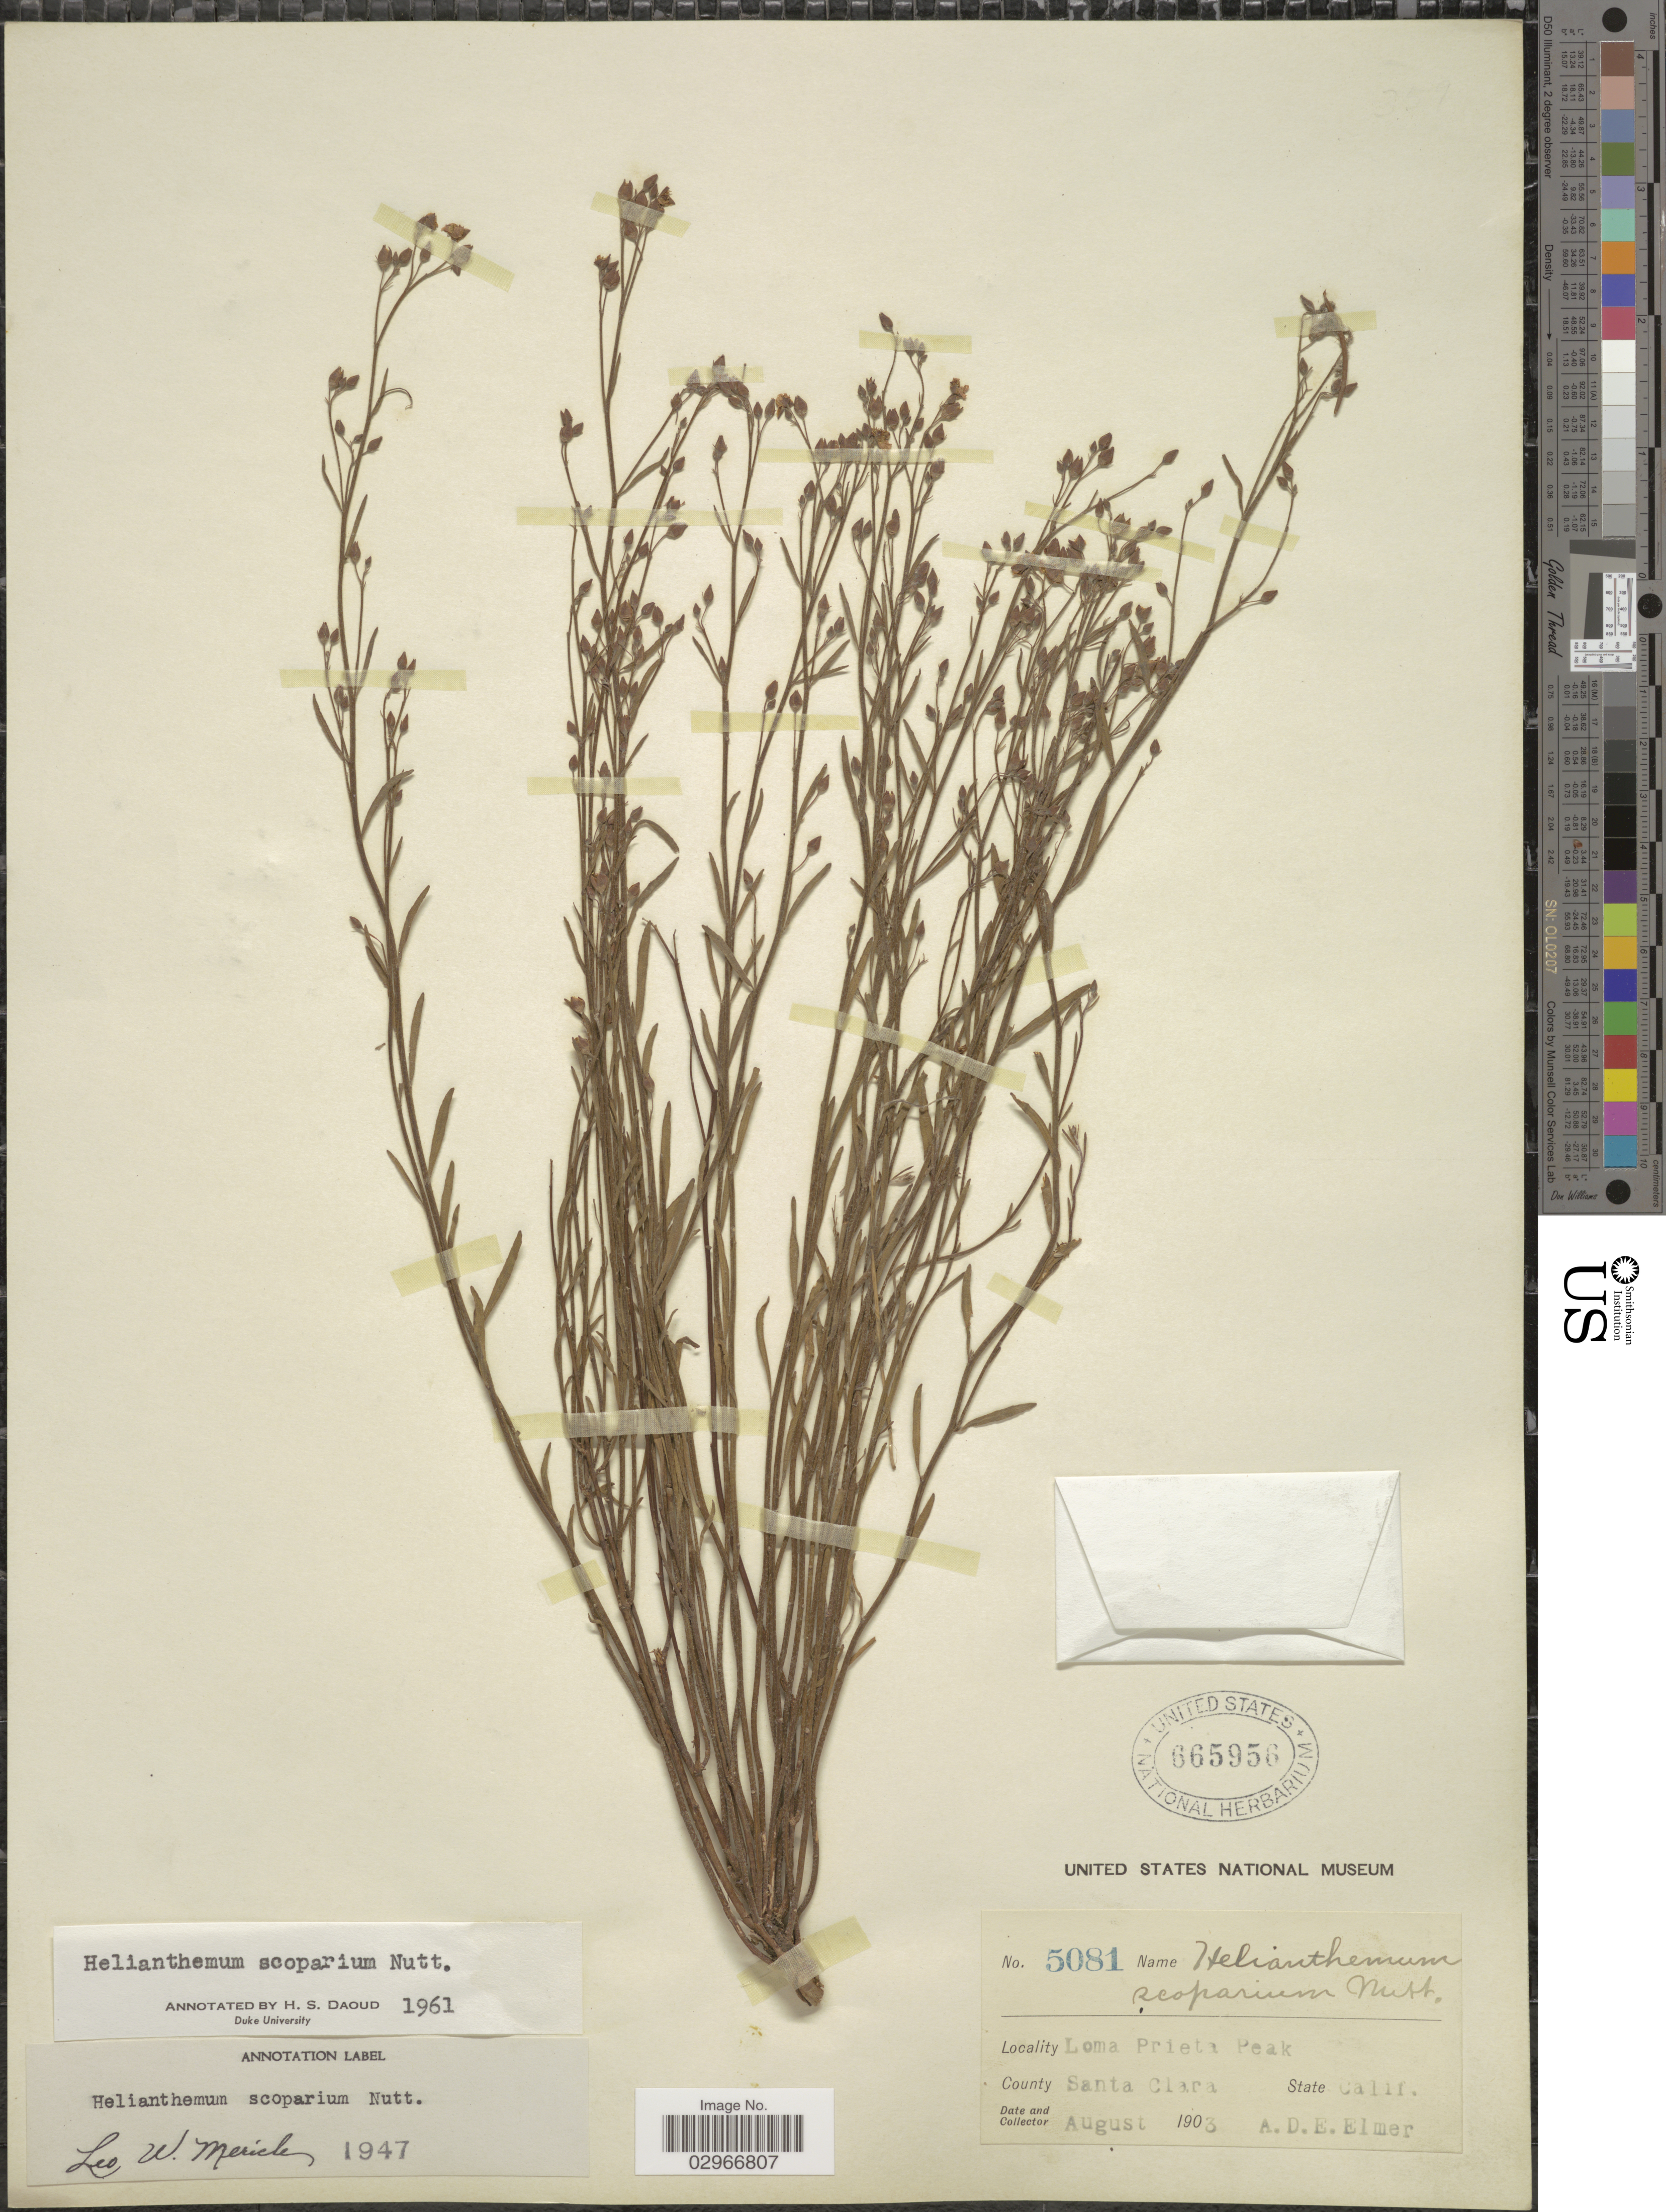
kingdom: Plantae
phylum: Tracheophyta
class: Magnoliopsida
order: Malvales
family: Cistaceae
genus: Helianthemum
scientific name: Helianthemum scoparium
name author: Nutt. ex Torr. & A. Gray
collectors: A. D. E. Elmer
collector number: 5081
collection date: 1903-08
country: United States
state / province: California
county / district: Santa Clara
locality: Loma Prieta Peak, County Santa Clara.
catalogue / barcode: US 665956